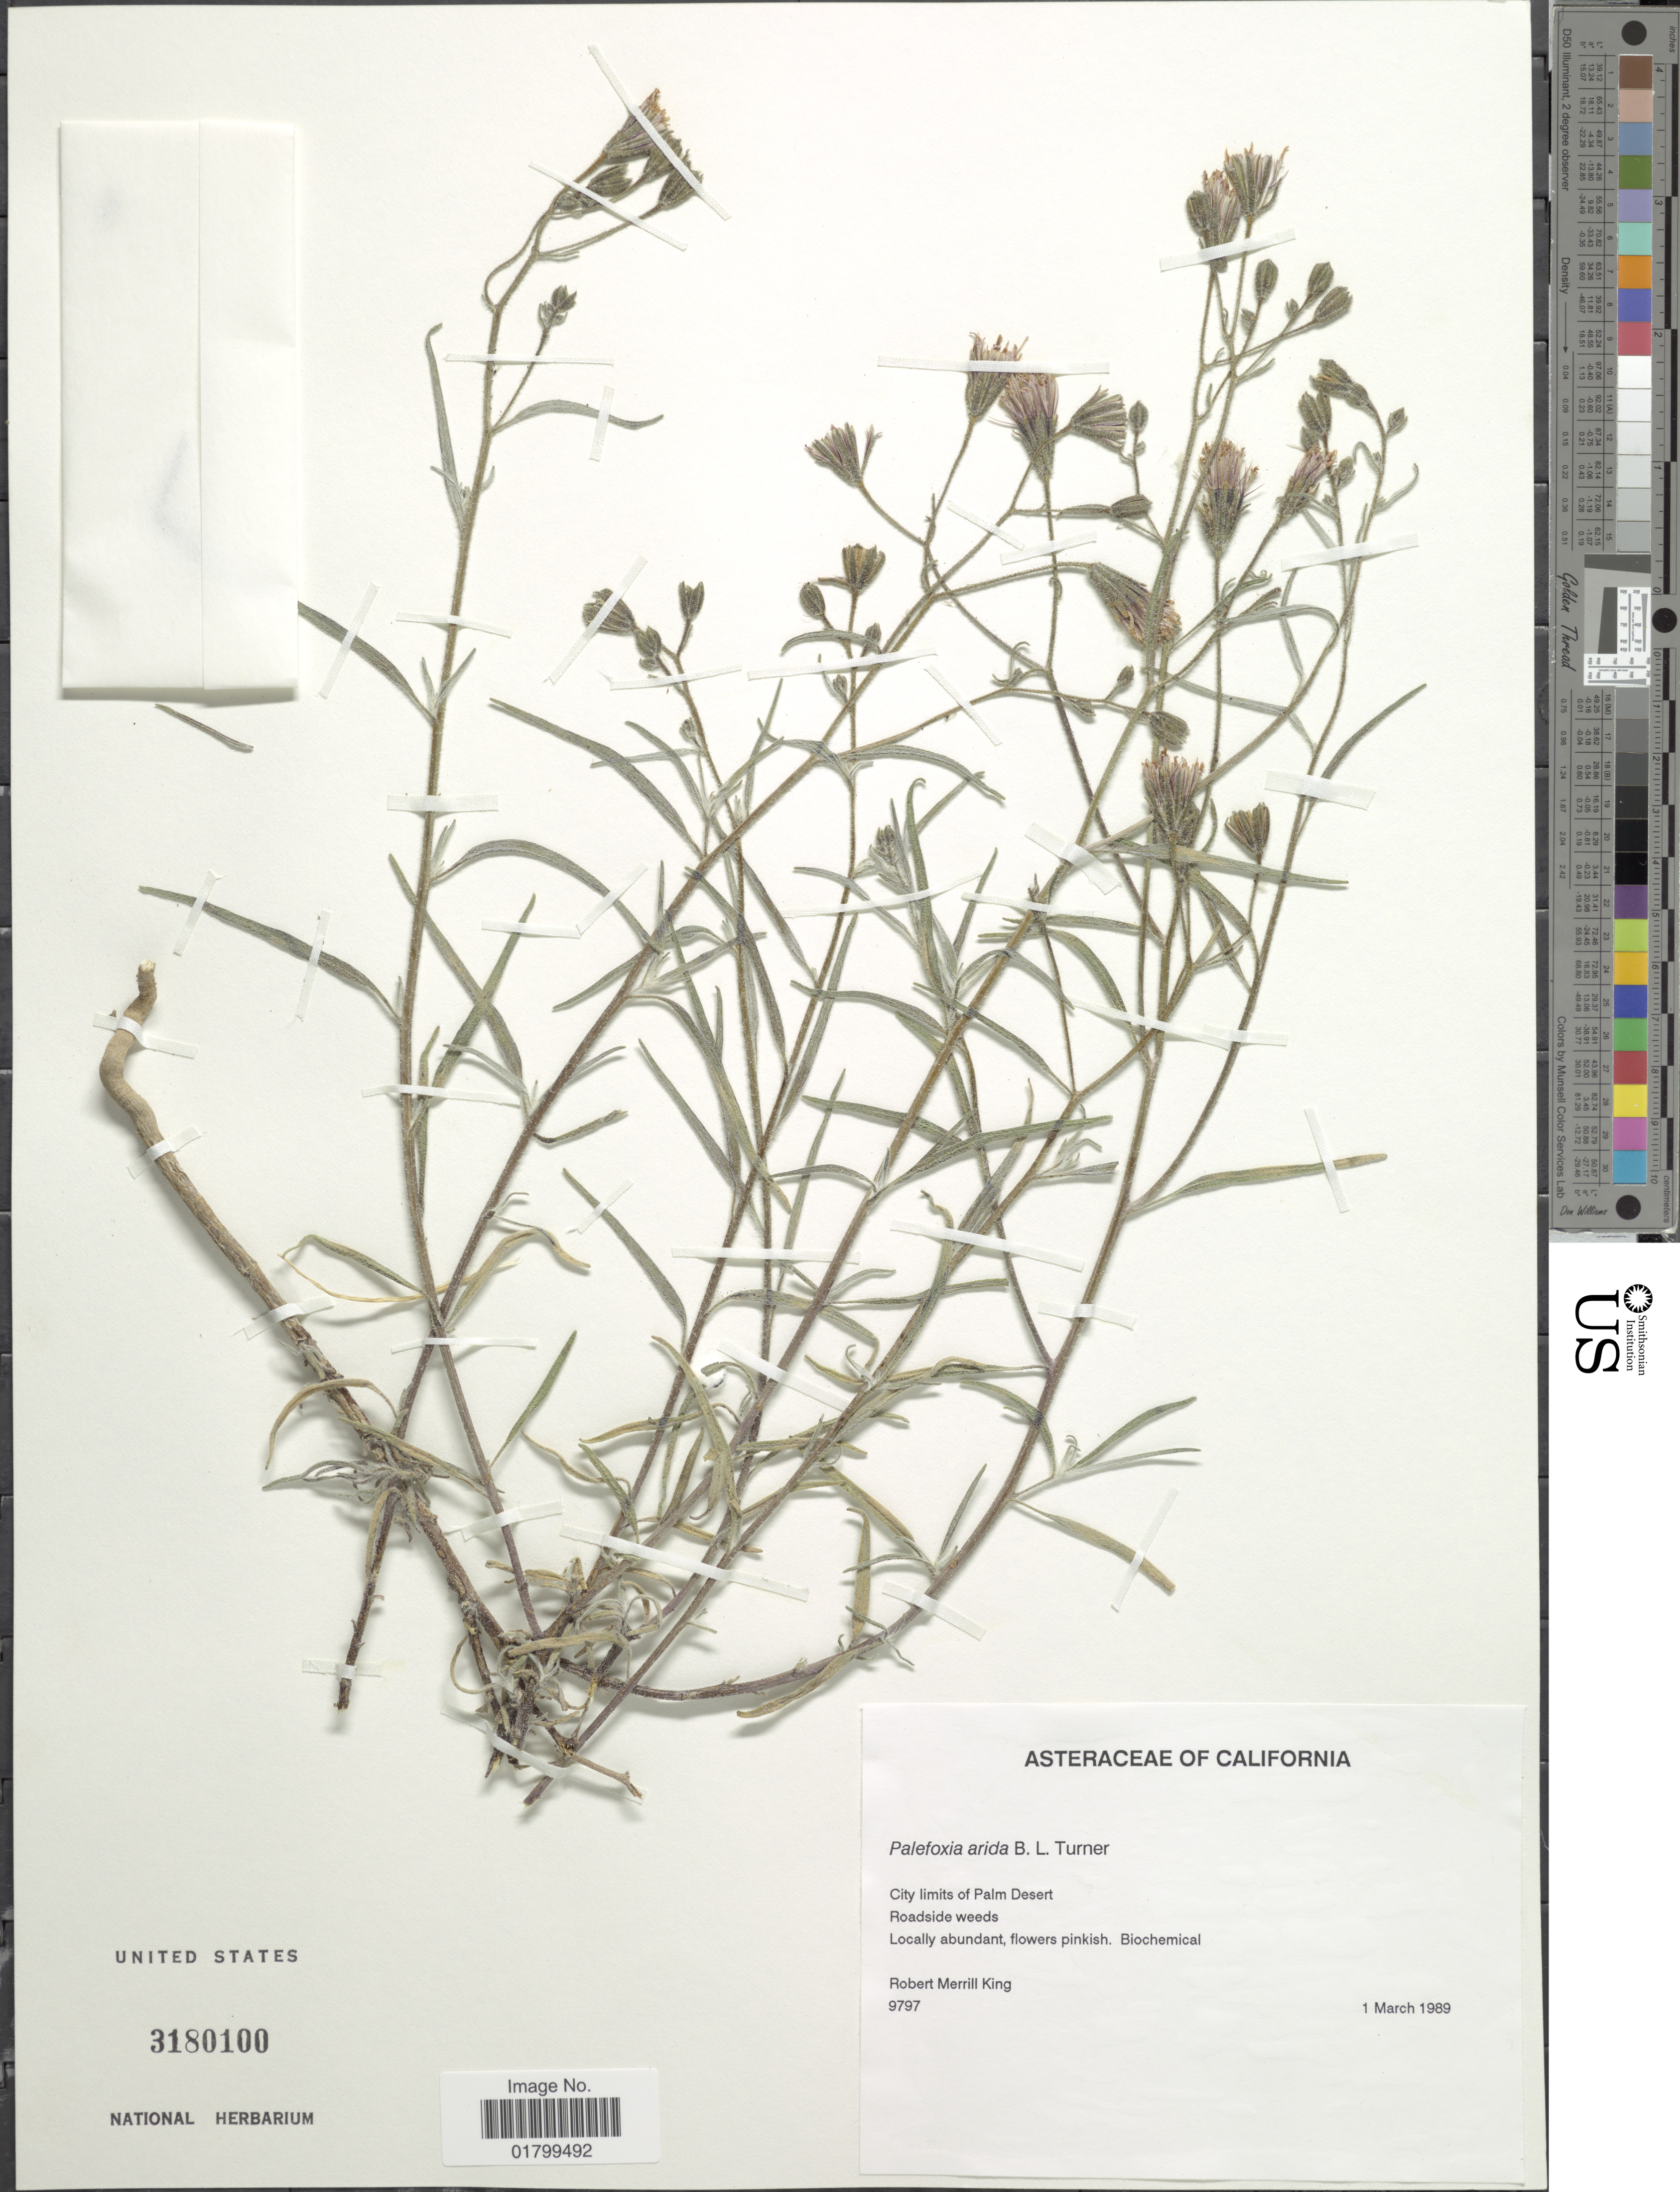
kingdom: Plantae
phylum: Tracheophyta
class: Magnoliopsida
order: Asterales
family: Asteraceae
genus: Palafoxia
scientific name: Palafoxia arida var. arida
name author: B.L. Turner & M.I. Morris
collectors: R. M. King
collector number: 9797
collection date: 1989-03-01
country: United States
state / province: California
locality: City limits of Palm Desert.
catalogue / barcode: US 3180100